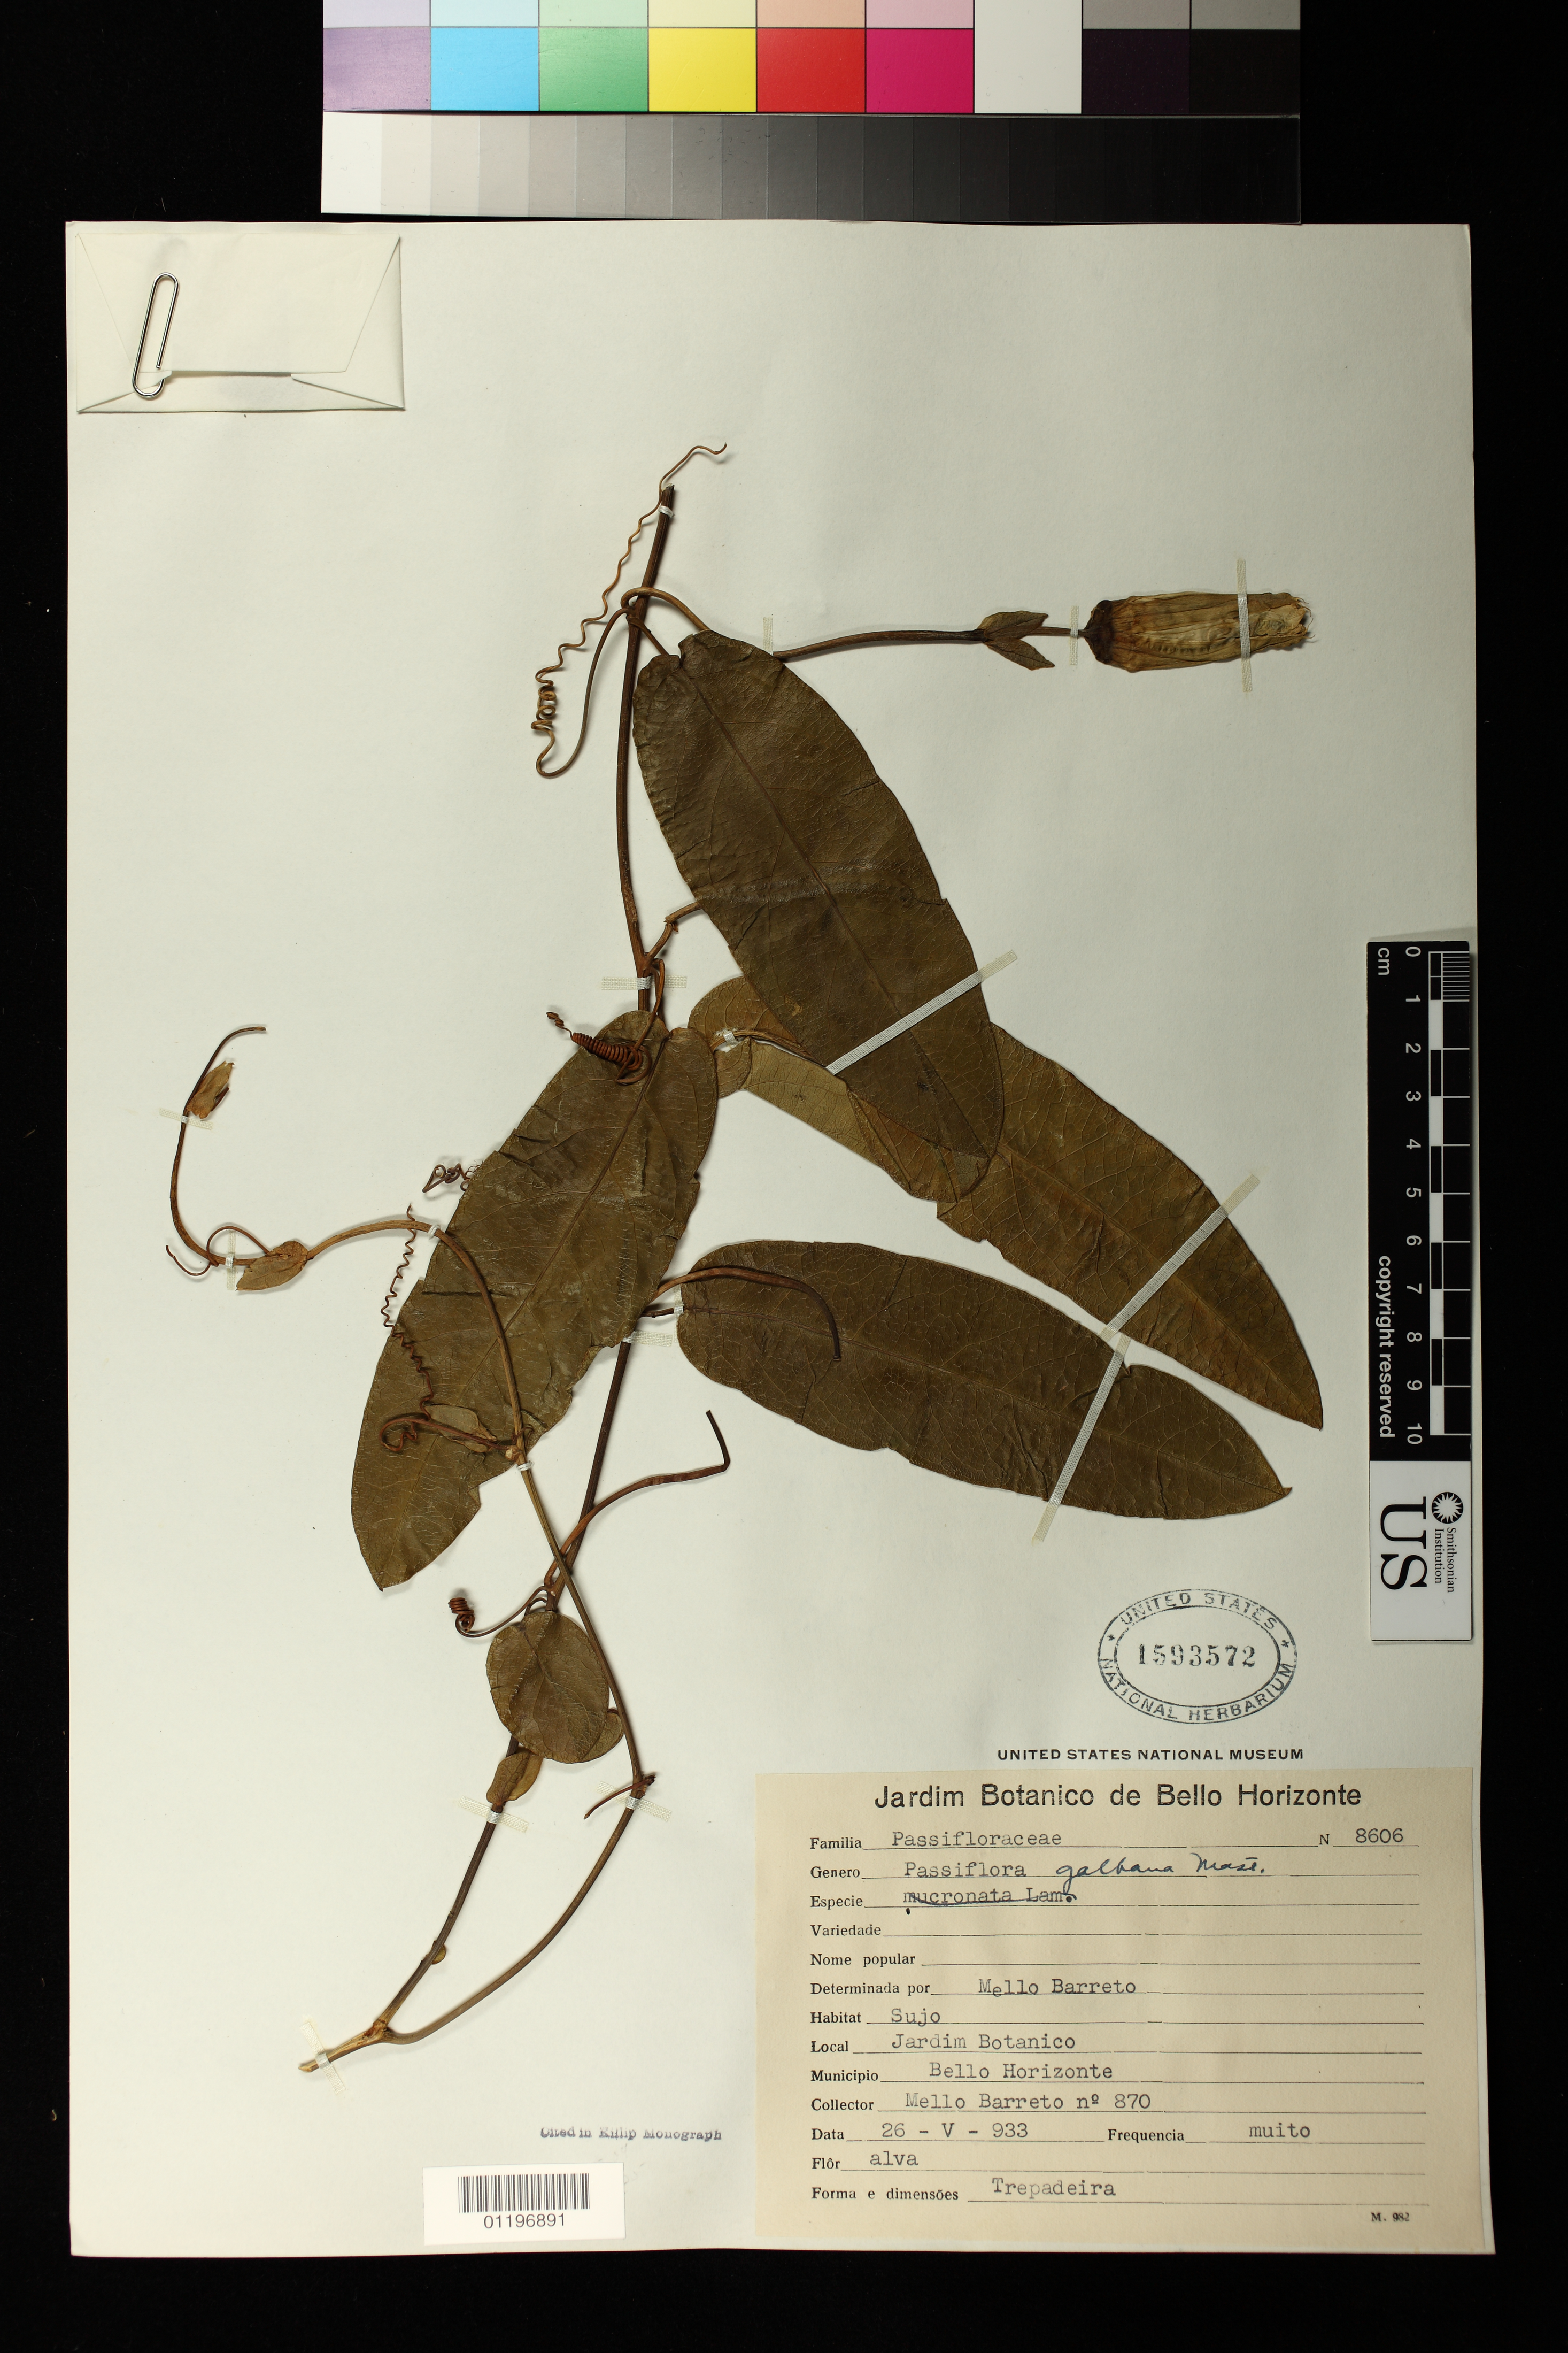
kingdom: Plantae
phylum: Tracheophyta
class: Magnoliopsida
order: Malpighiales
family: Passifloraceae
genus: Passiflora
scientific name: Passiflora silvestris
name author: Vell.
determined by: Strong, Mark T., (BOT), Smithsonian Institution - National Museum of Natural History (UNITED STATES)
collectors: M. Barreto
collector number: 870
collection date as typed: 26 May 1933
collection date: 1933-05-26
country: Brazil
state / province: Minas Gerais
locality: Jardim Botanico. Municipio: Bello Horizonte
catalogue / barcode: US 1593572